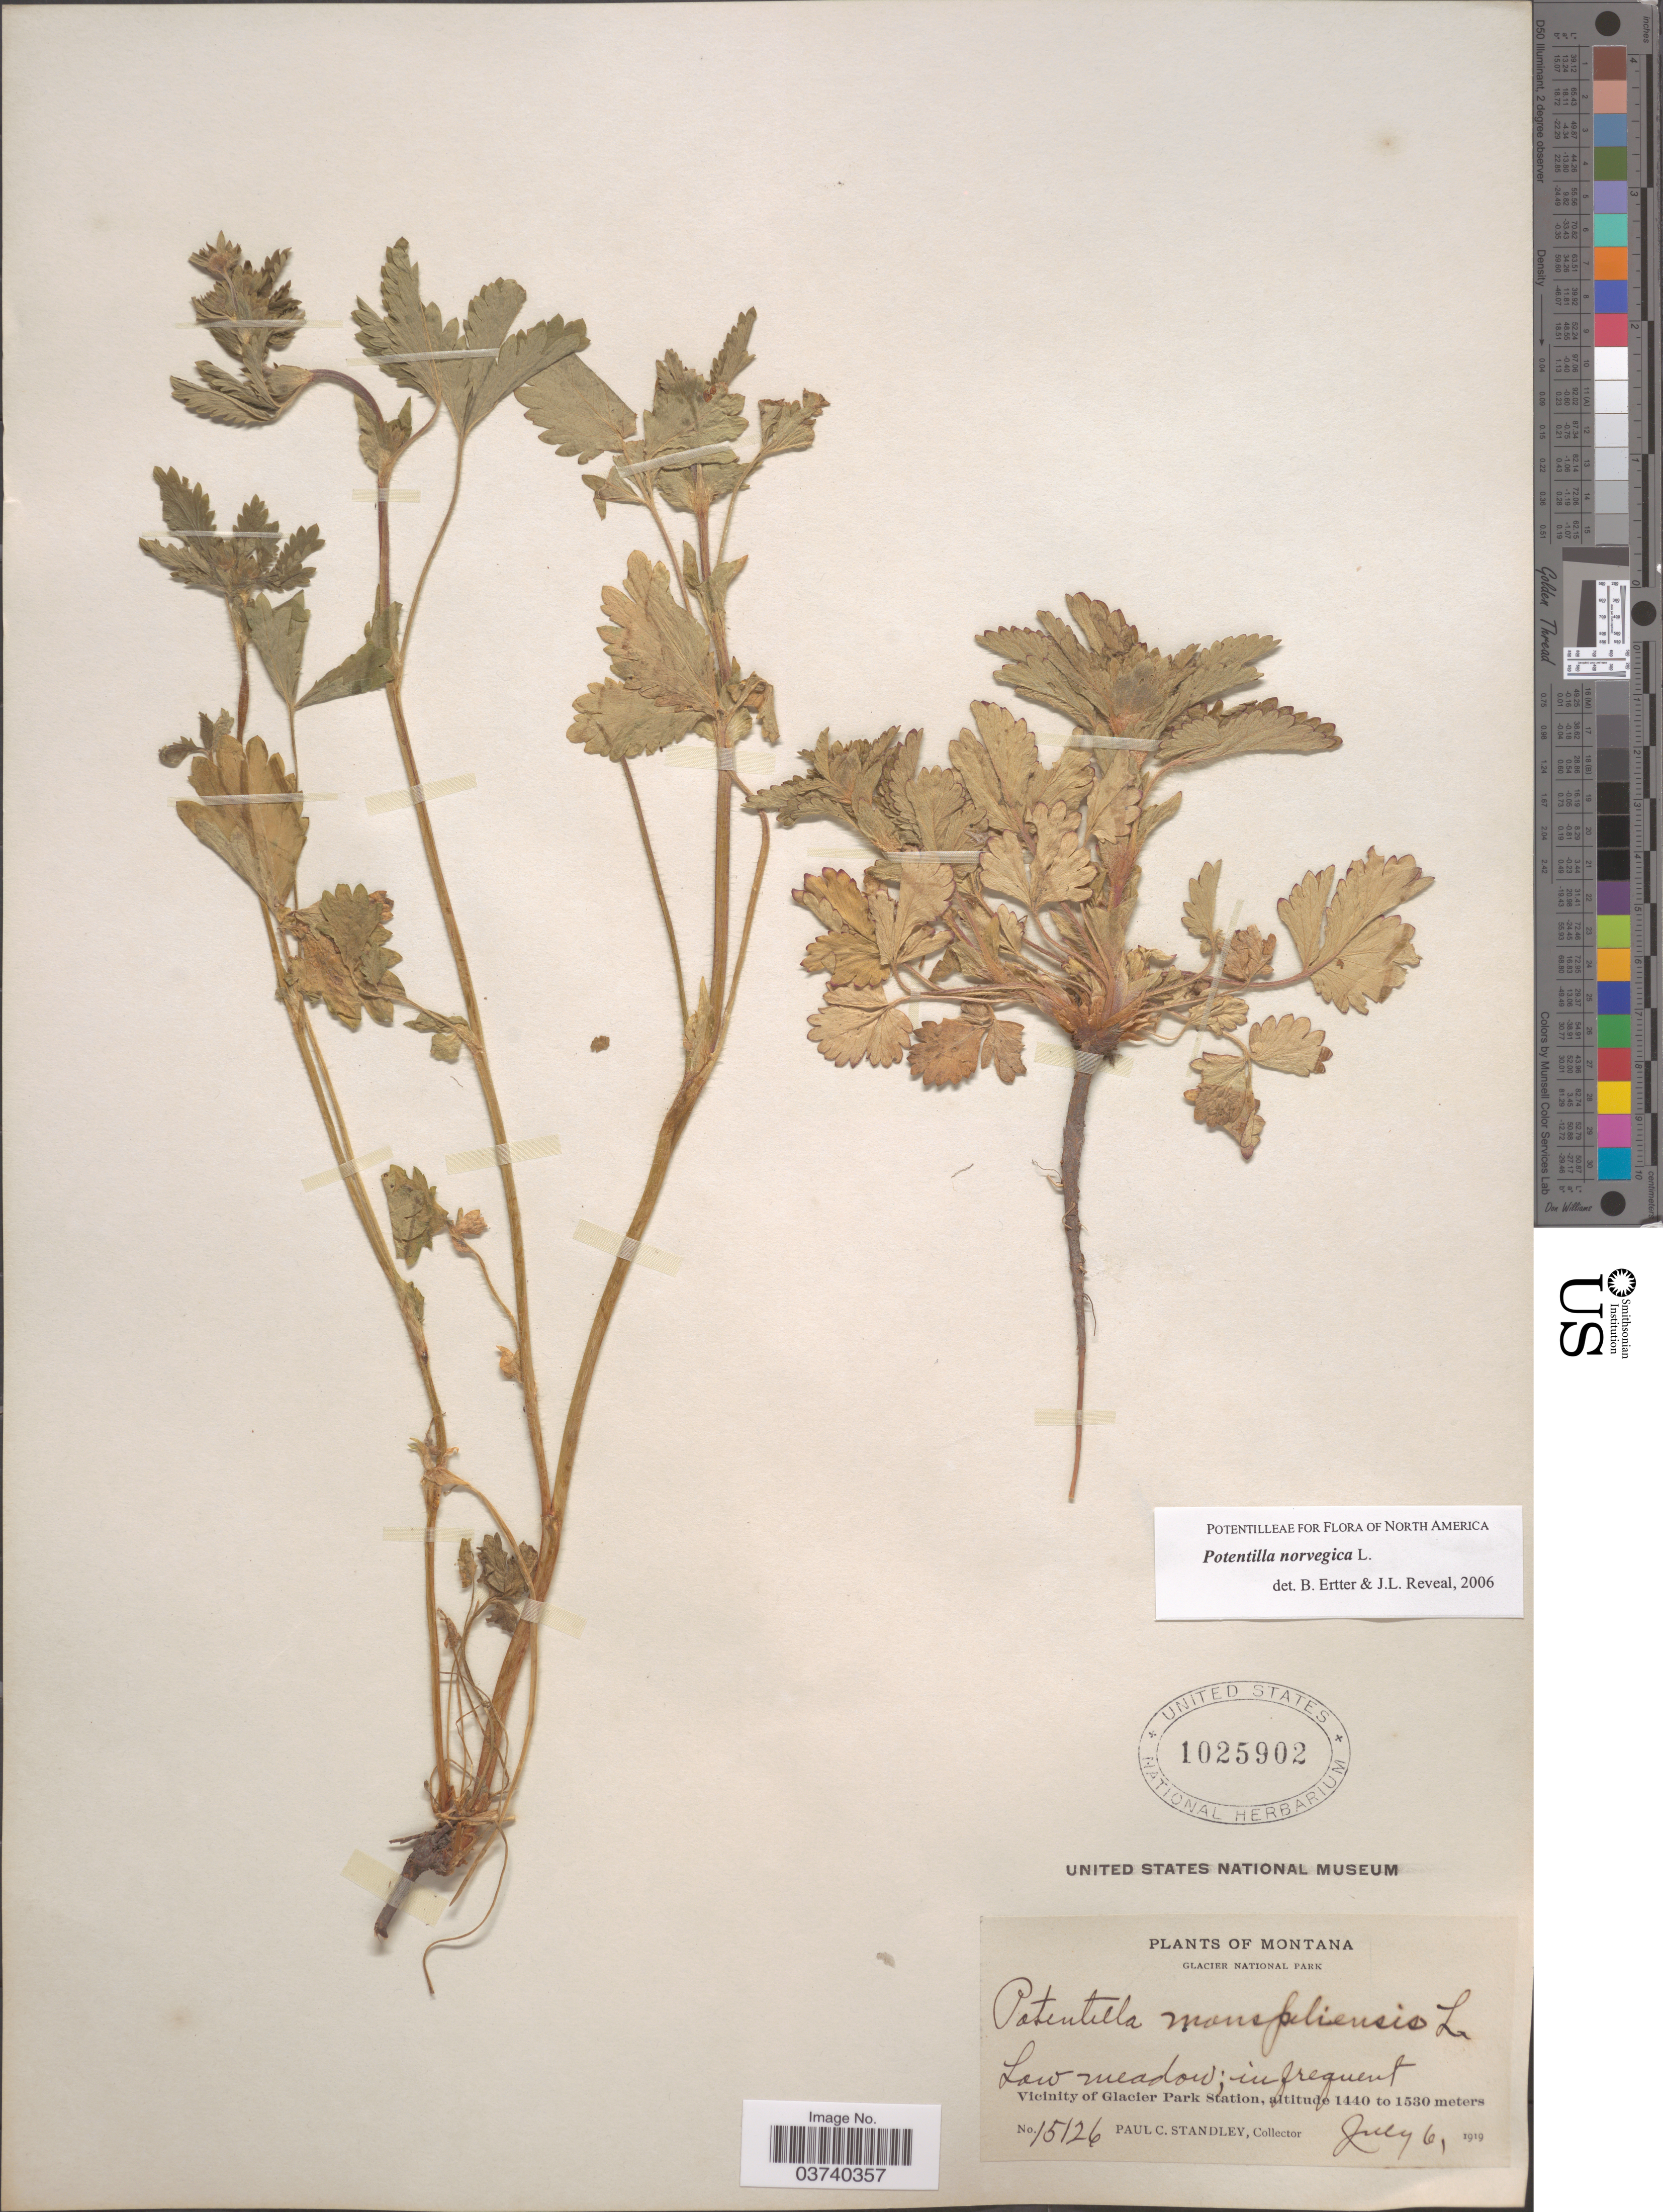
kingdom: Plantae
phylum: Tracheophyta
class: Magnoliopsida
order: Rosales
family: Rosaceae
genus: Potentilla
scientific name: Potentilla norvegica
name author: L.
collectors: P. C. Standley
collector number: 15126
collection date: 1919-07-06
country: United States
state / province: Montana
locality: Glacier National Park. Vicinity of Glacier Park Station.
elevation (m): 1440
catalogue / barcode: US 1025902